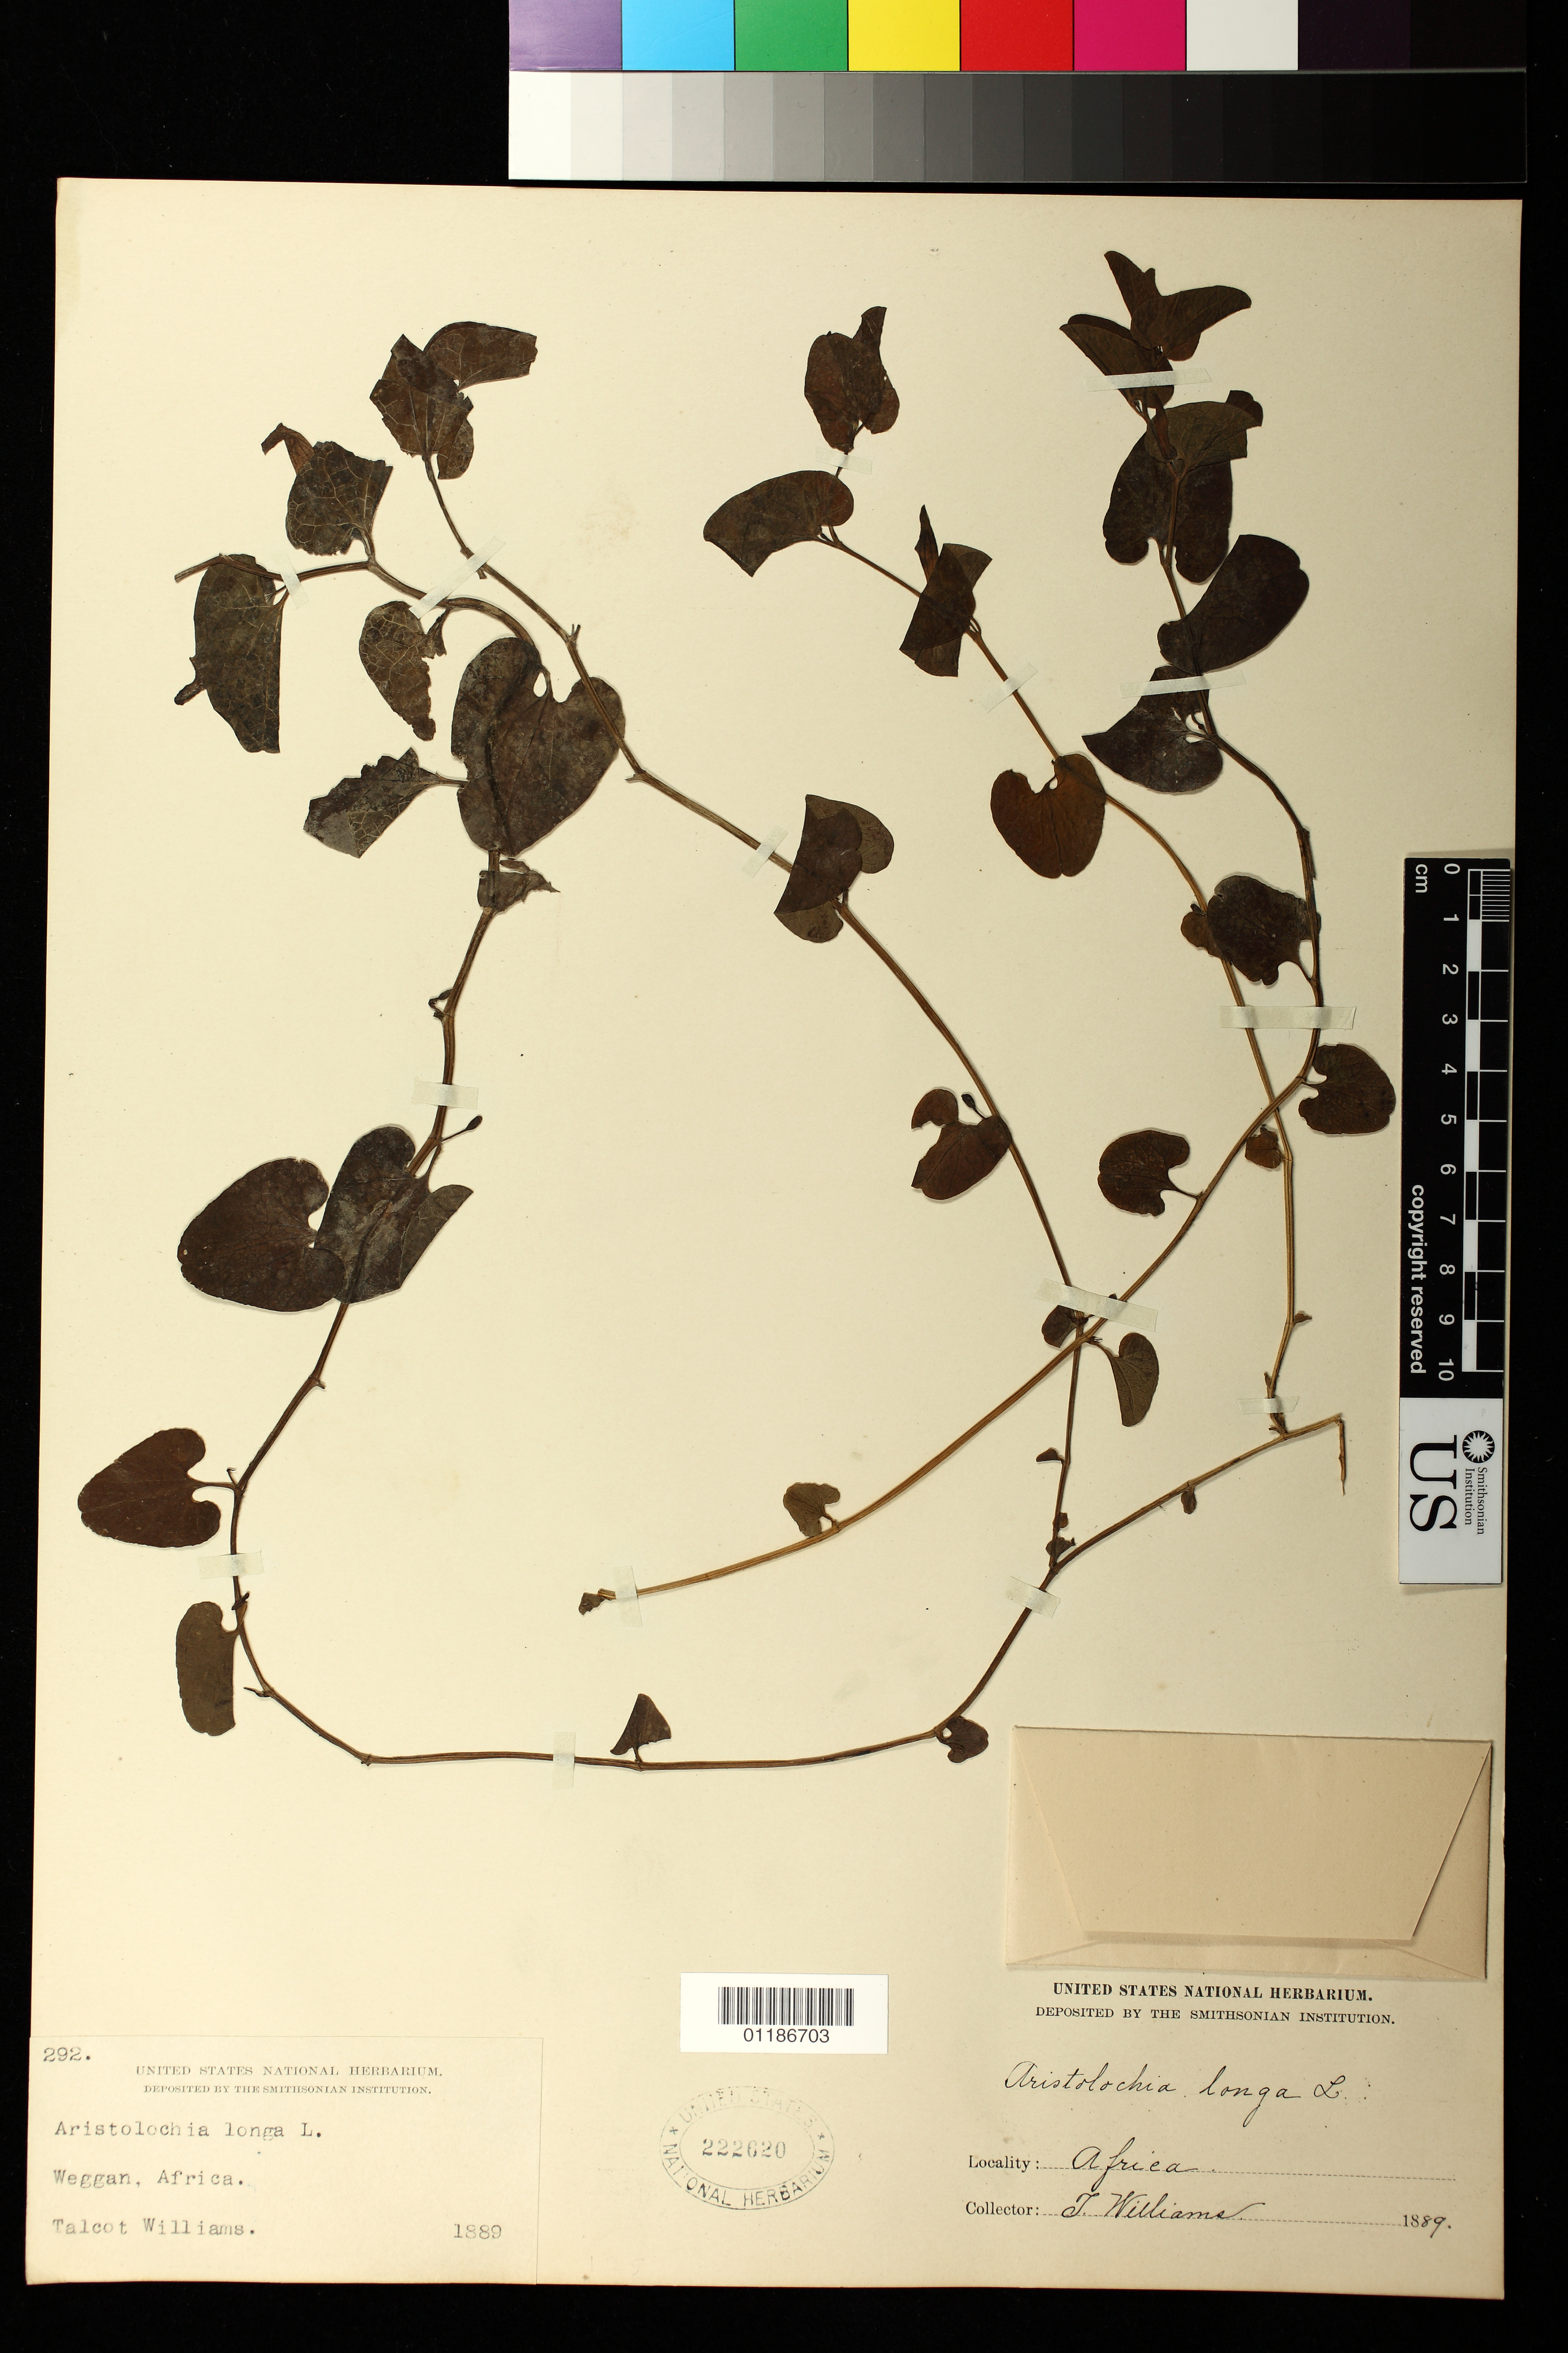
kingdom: Plantae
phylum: Tracheophyta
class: Magnoliopsida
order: Piperales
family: Aristolochiaceae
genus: Aristolochia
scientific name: Aristolochia longa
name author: L.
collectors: T. Williams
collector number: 292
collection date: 1889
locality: Weggan, Northern Africa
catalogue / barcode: US 222620